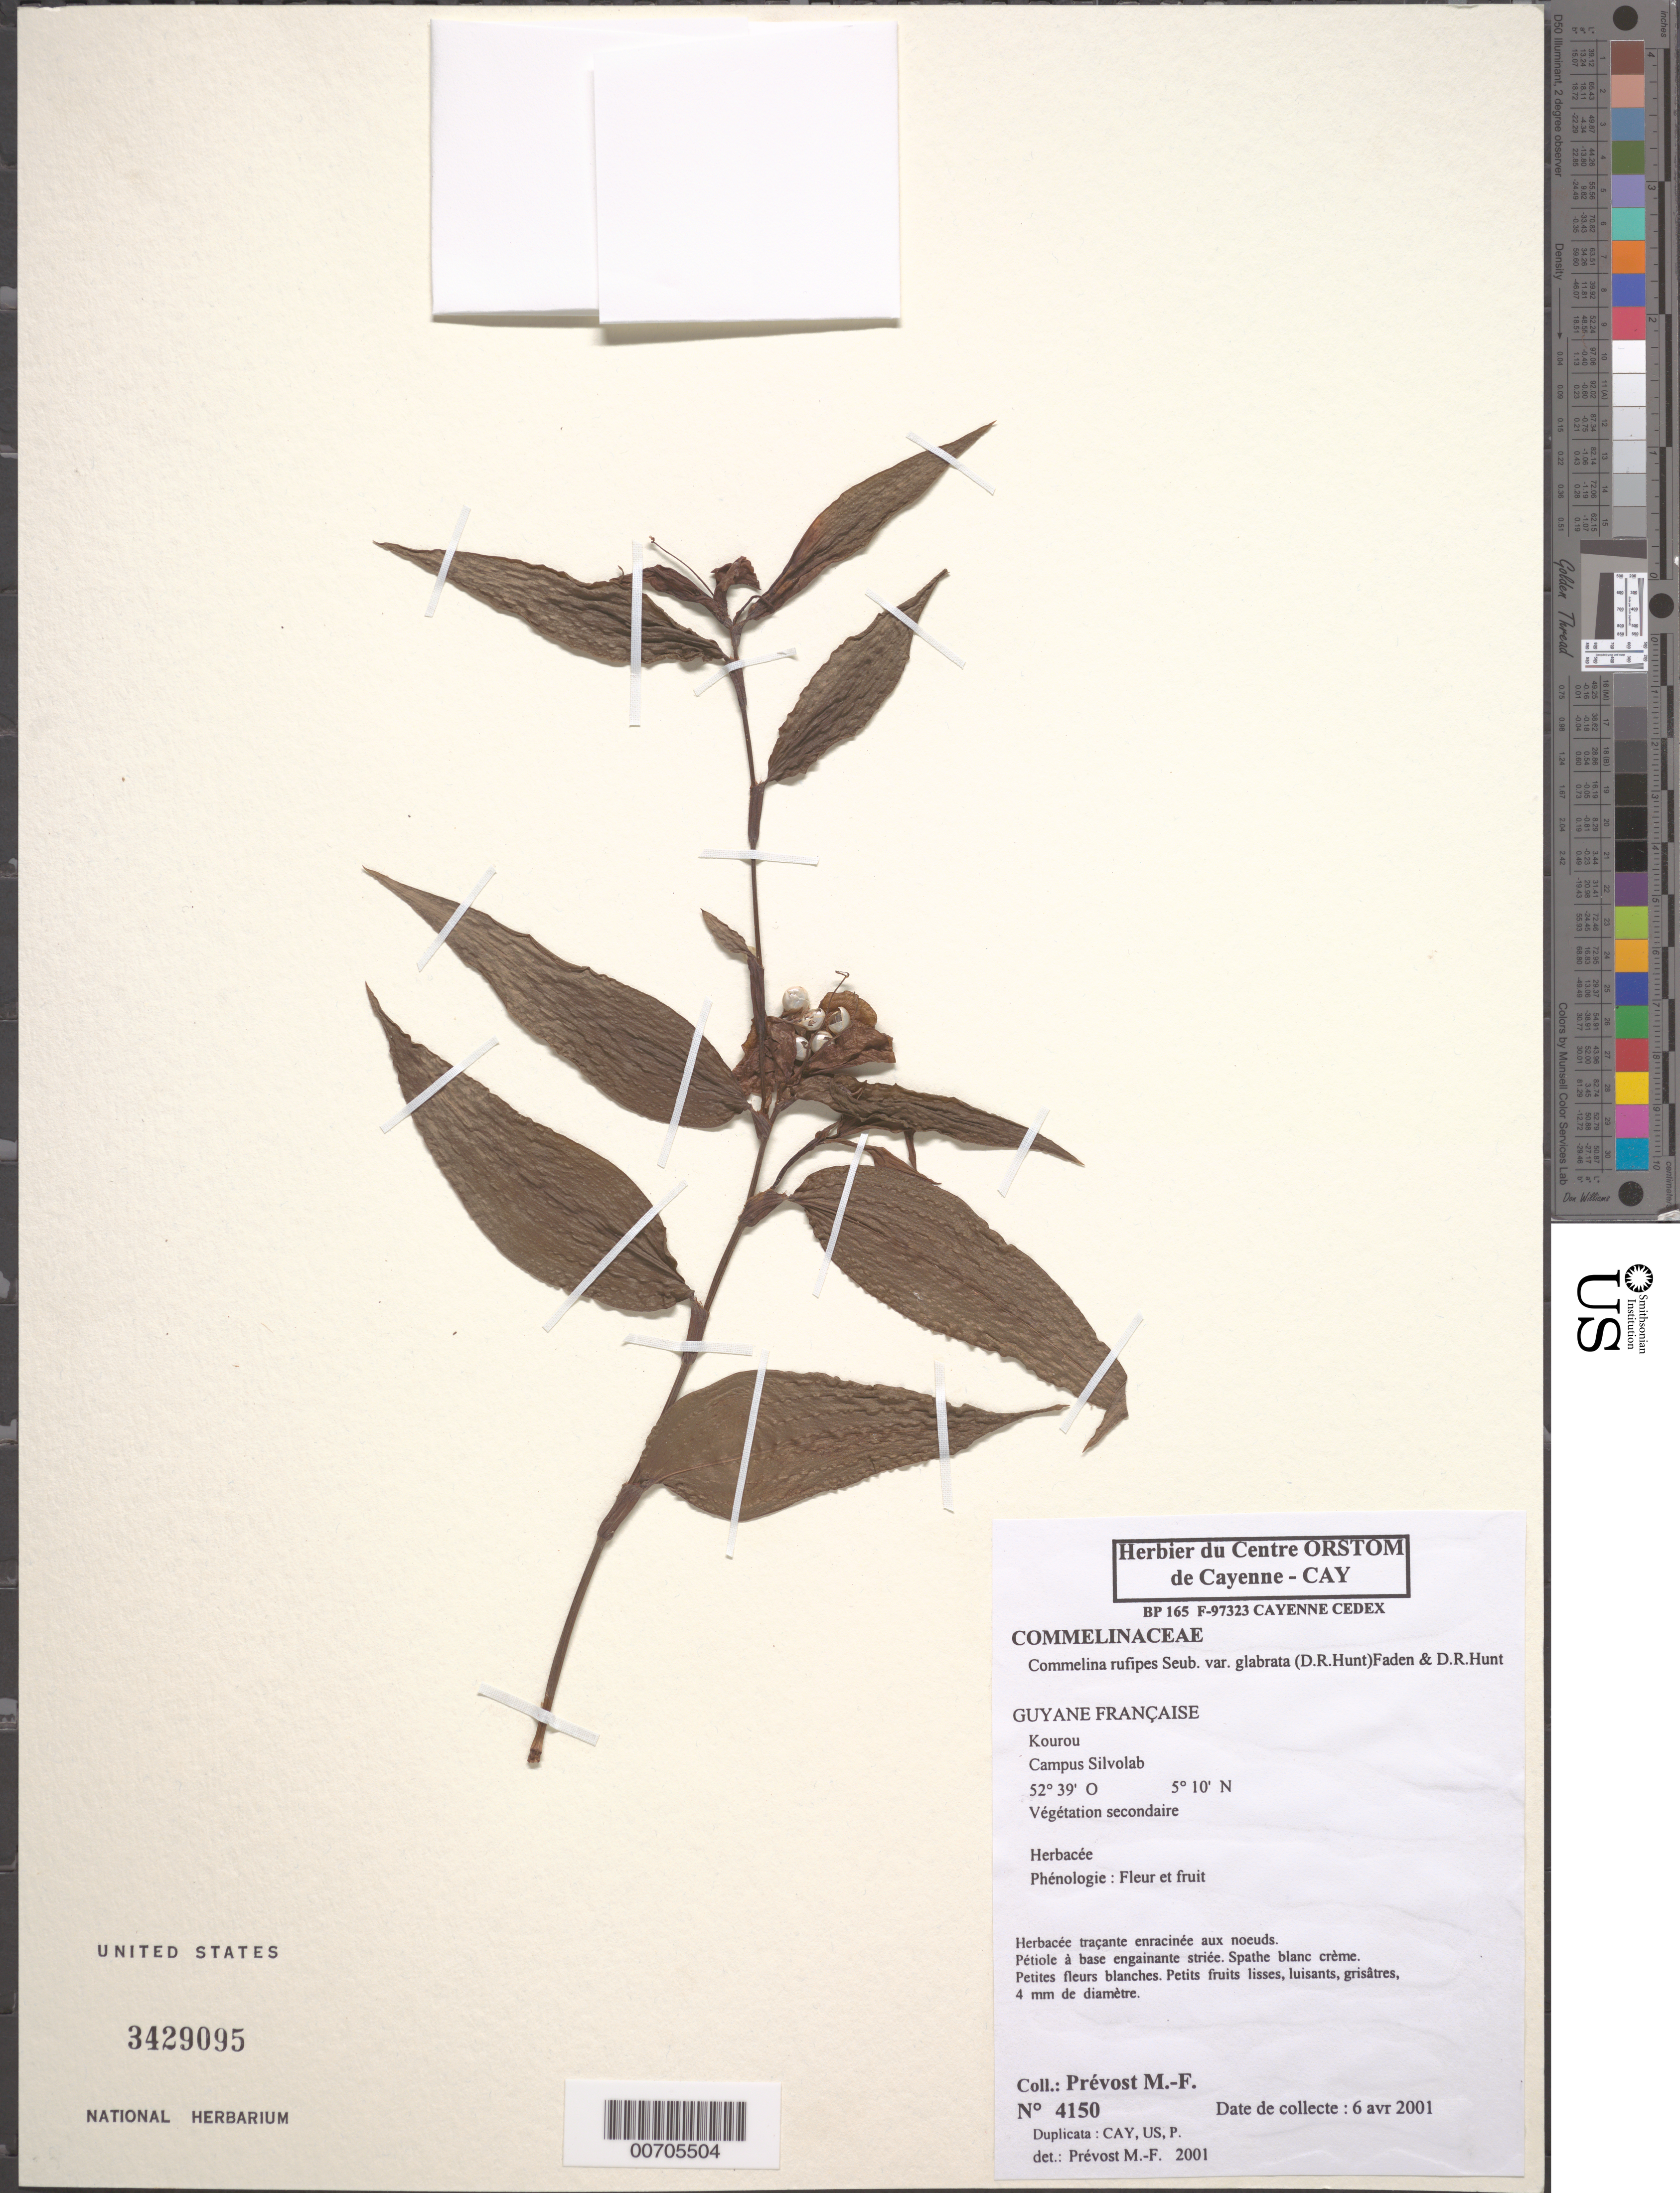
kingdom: Plantae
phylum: Tracheophyta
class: Liliopsida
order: Commelinales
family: Commelinaceae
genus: Commelina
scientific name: Commelina rufipes var. glabrata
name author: (D.R. Hunt) Faden & D.R. Hunt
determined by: Prévost, M.-F.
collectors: M.-F. Prévost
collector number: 4150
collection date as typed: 6-Apr-01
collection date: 2001-04-06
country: French Guiana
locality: Kourou, Campus Silvolab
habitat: Secondary vegetation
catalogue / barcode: US 3429095